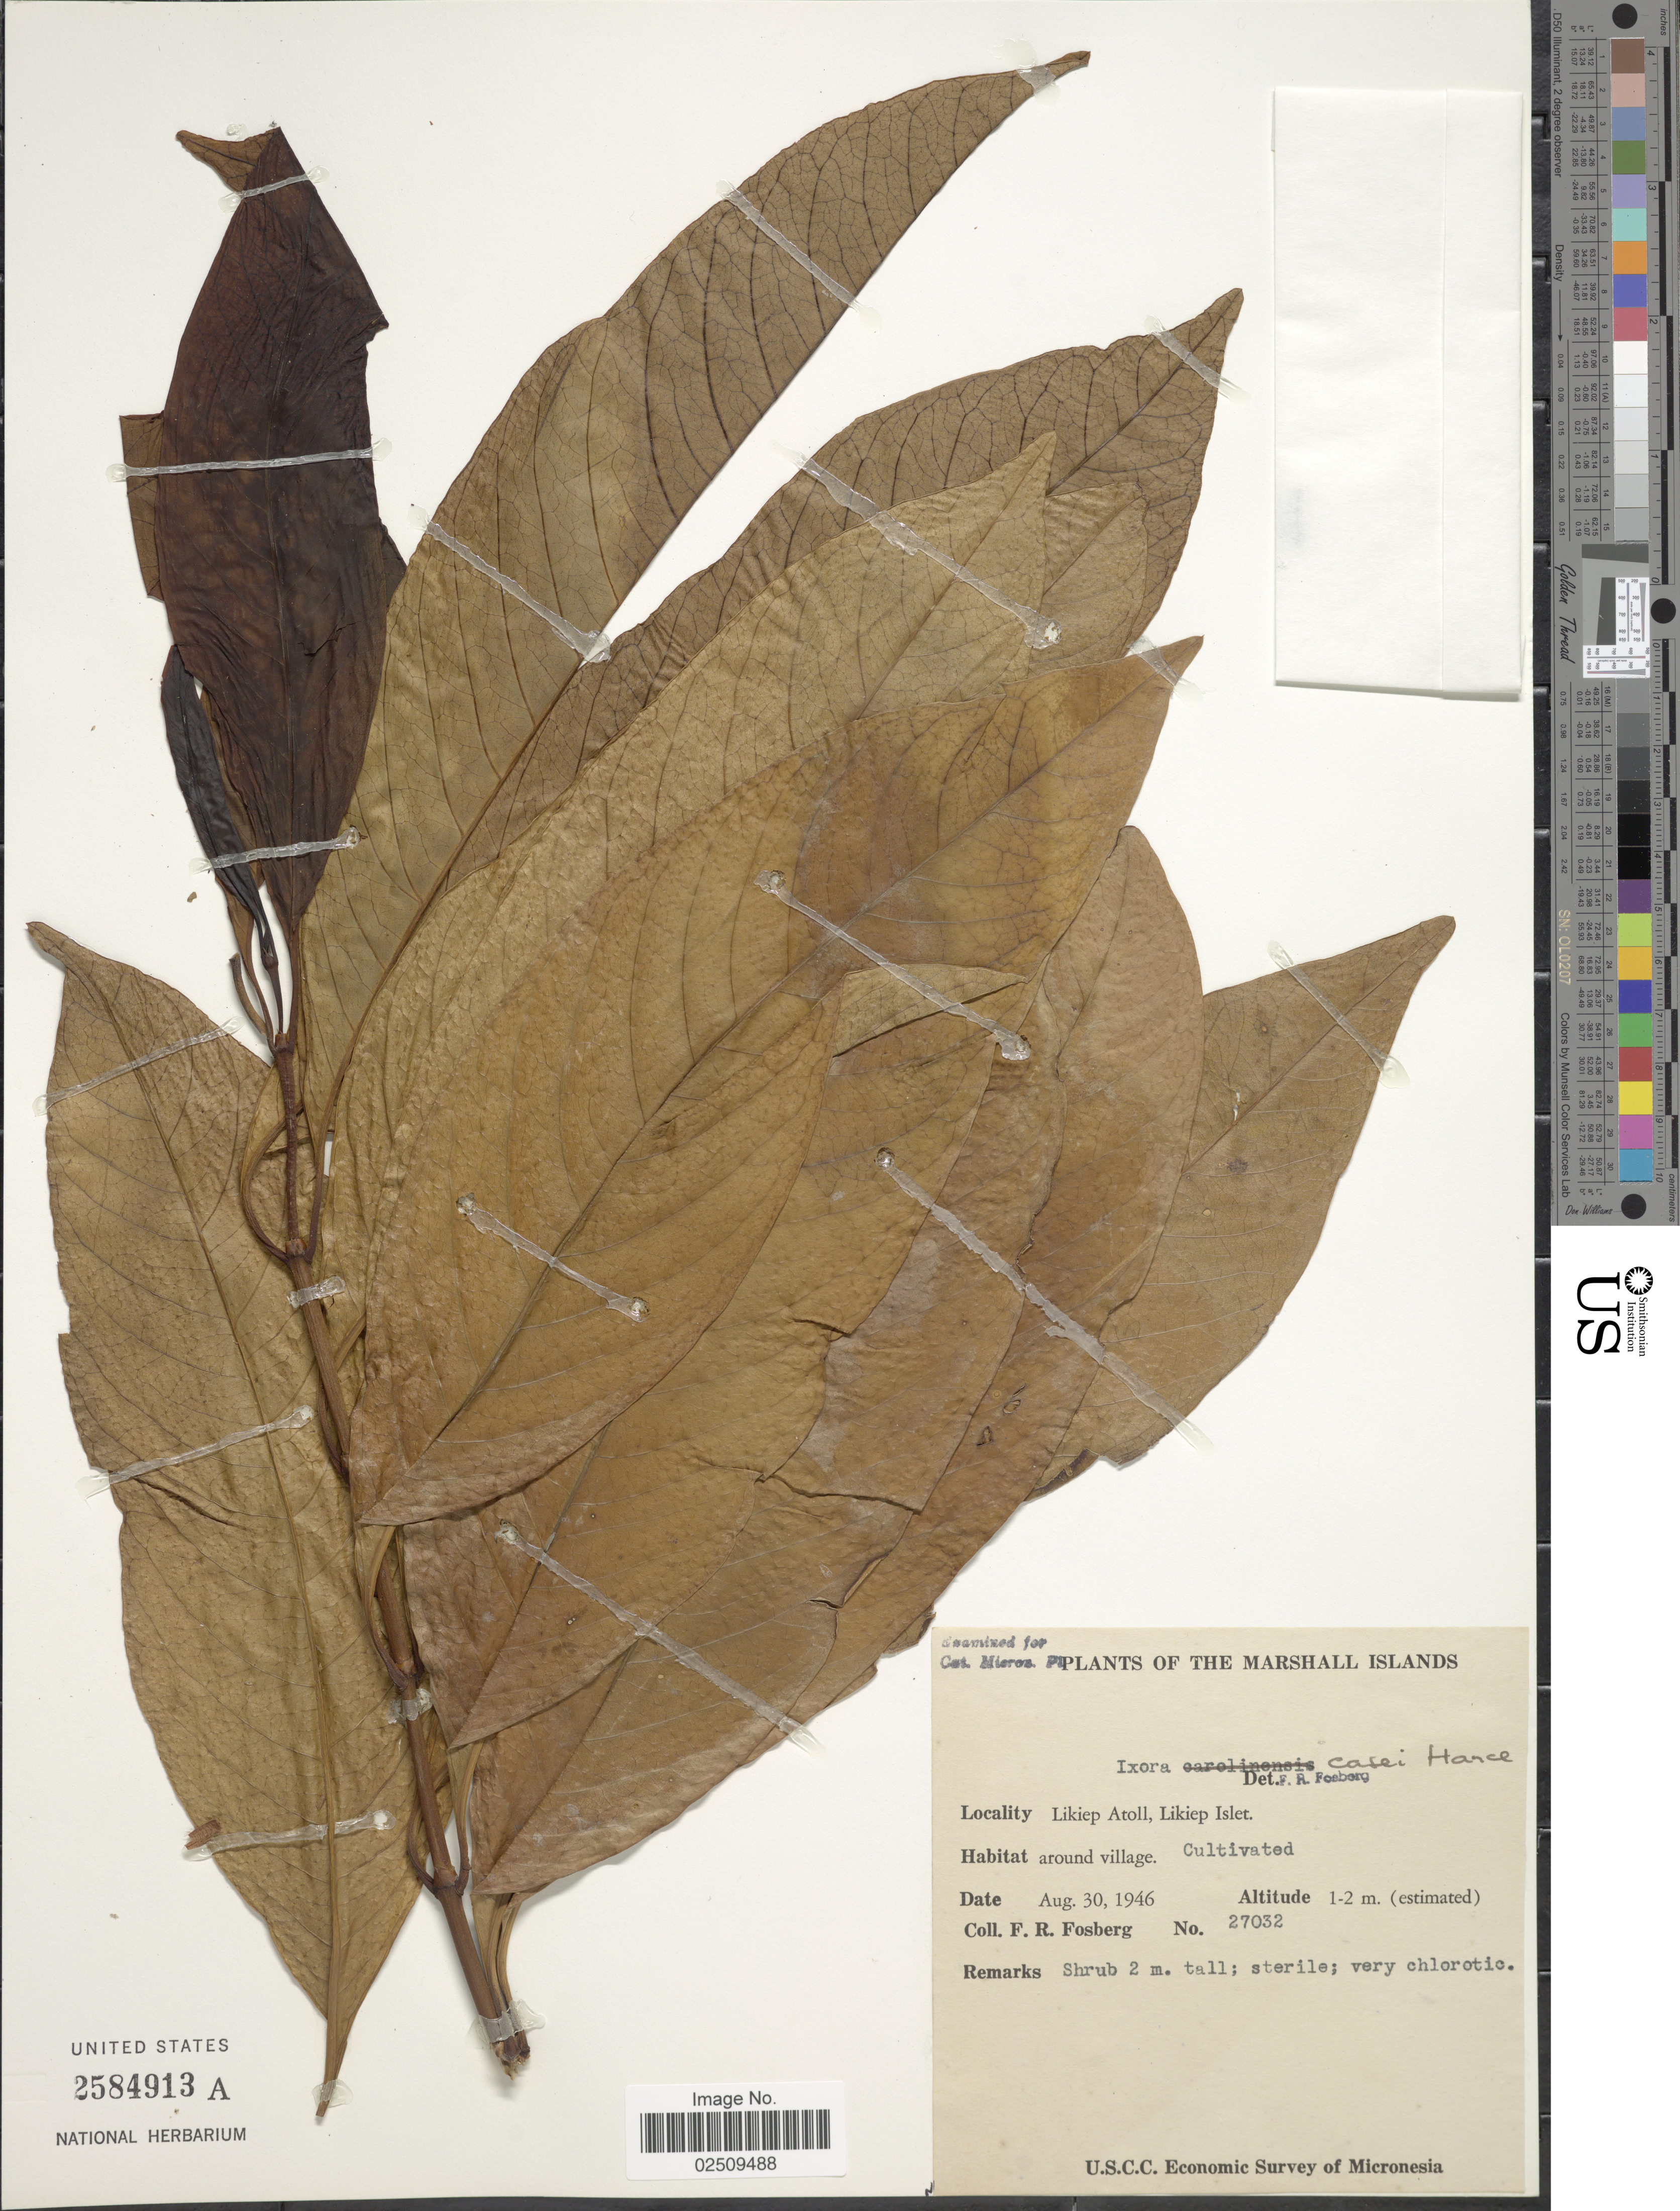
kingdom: Plantae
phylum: Tracheophyta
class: Magnoliopsida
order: Gentianales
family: Rubiaceae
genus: Ixora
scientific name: Ixora casei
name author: Hance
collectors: F. R. Fosberg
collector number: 27032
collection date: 1946-08-30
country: Marshall Islands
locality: Likiep Atoll, Likiep Islet, around village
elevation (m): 1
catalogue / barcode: US 2584913A